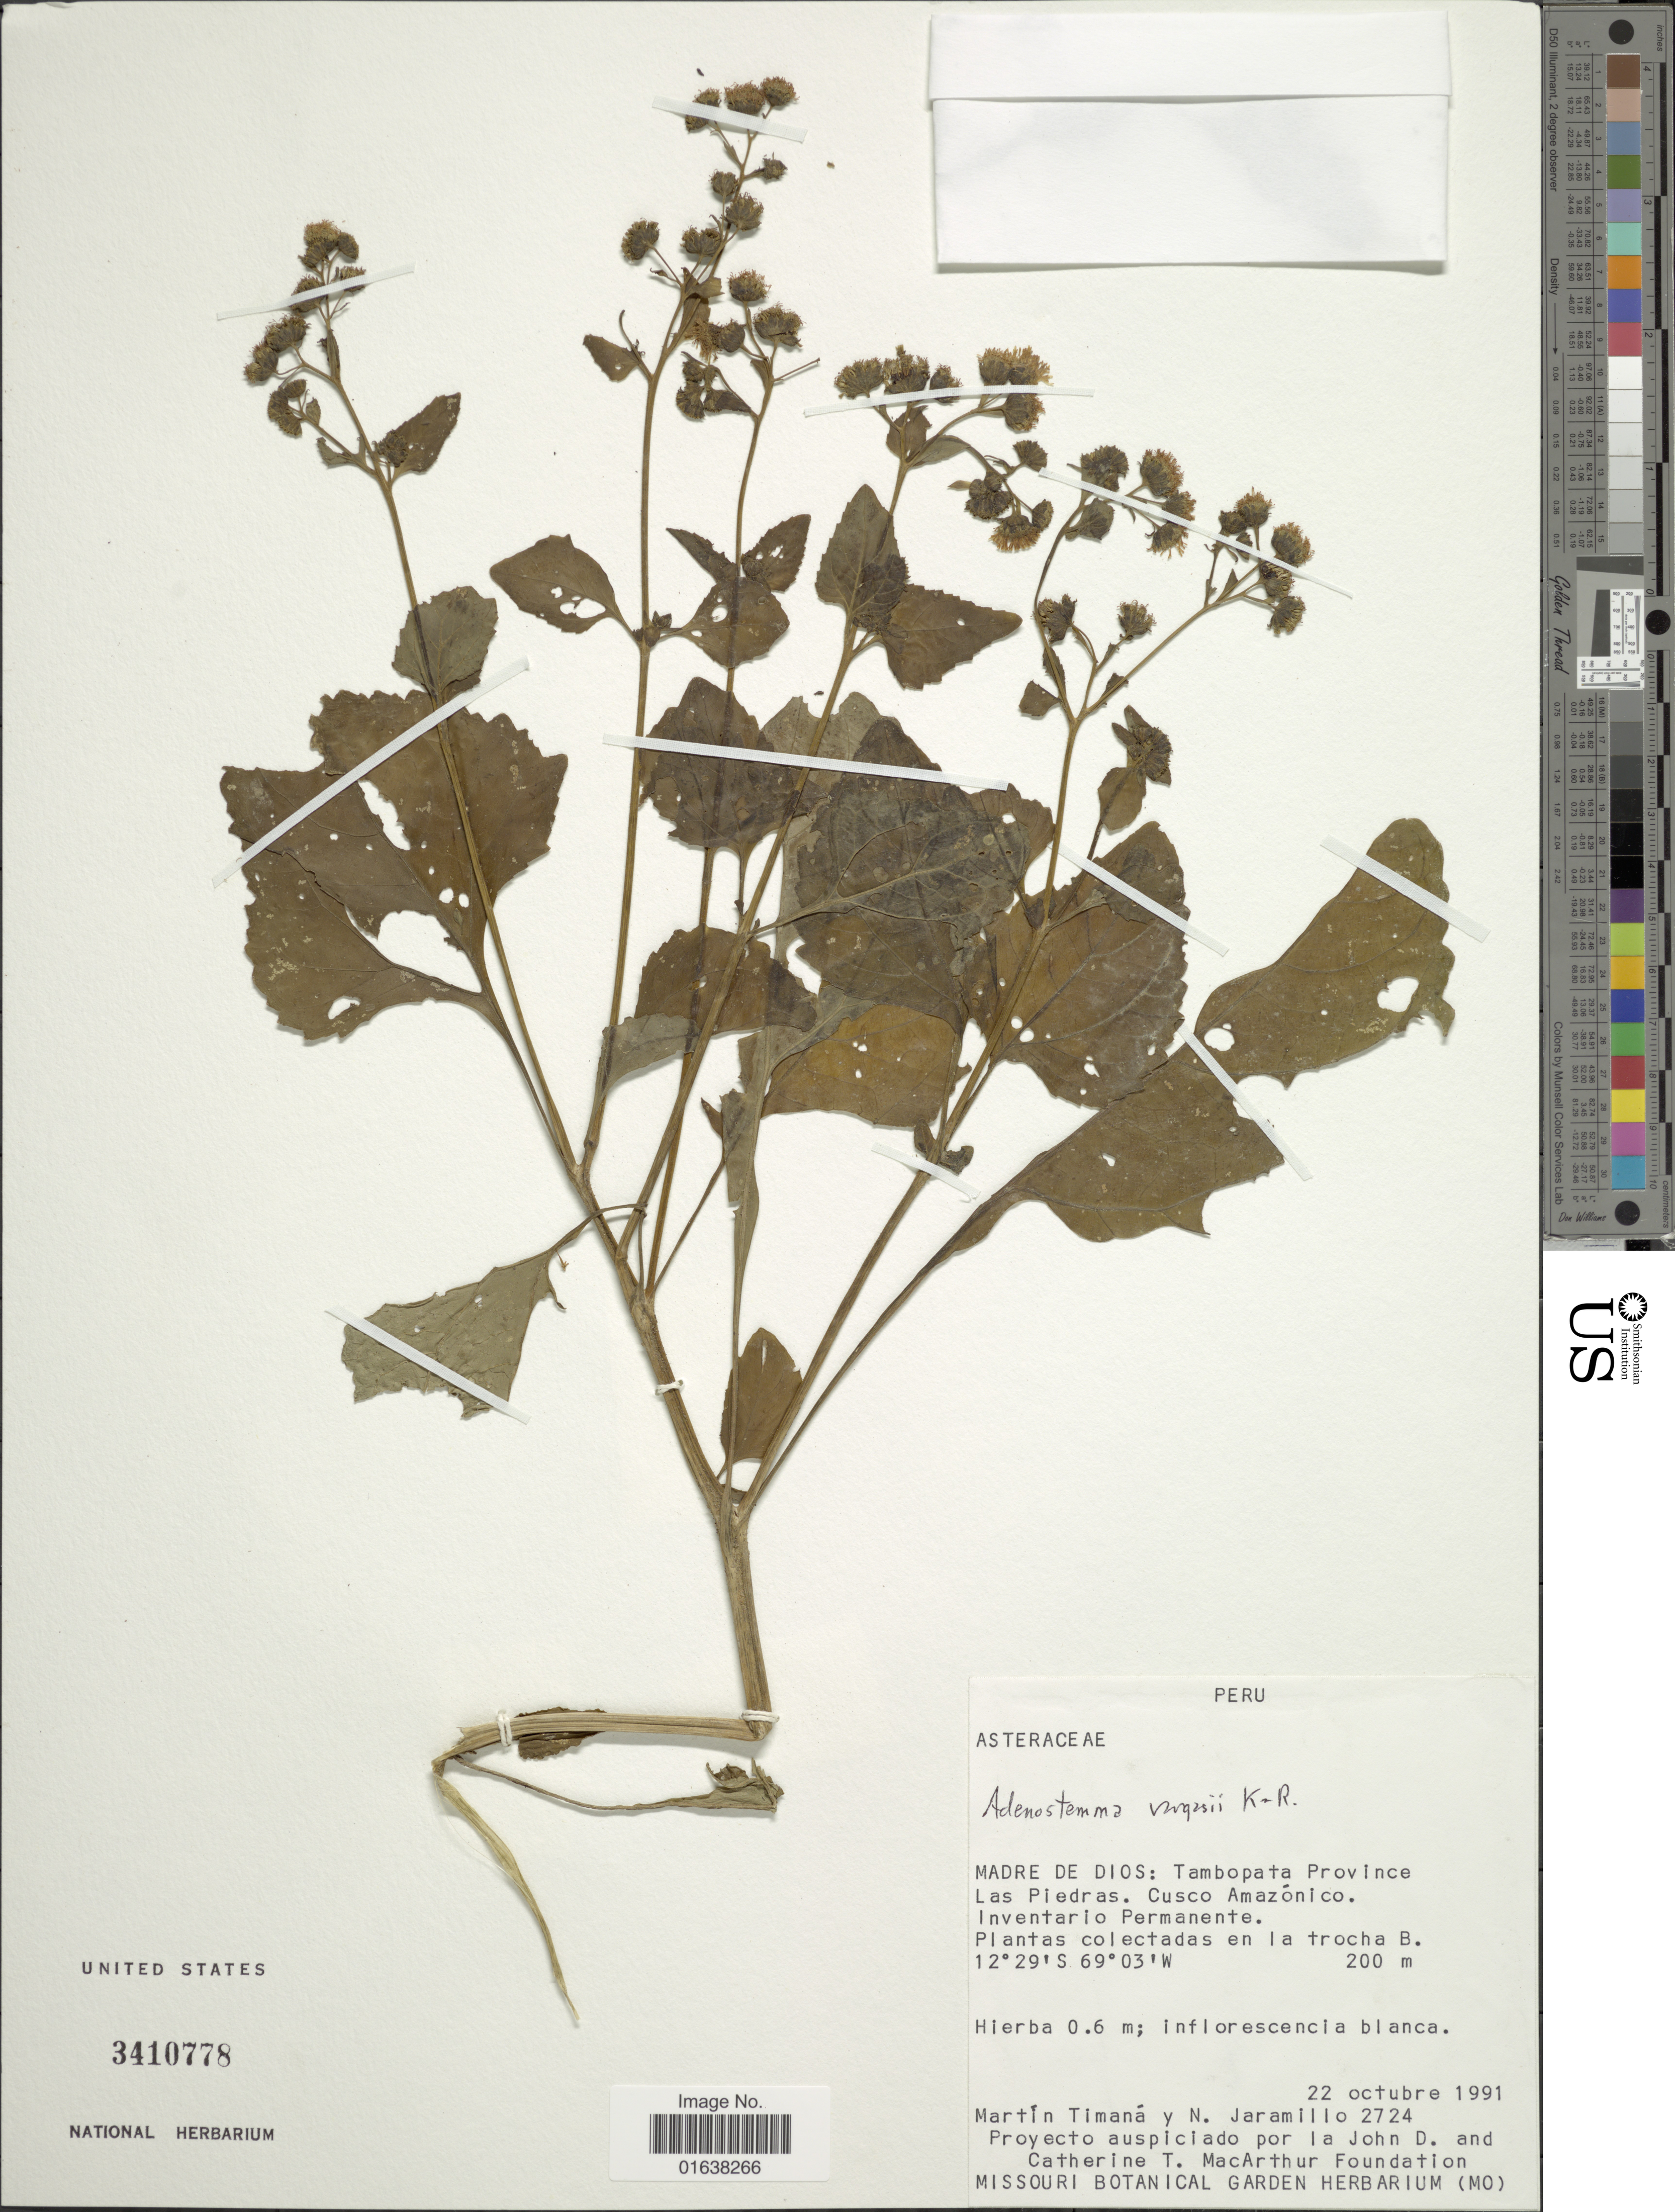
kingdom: Plantae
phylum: Tracheophyta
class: Magnoliopsida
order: Asterales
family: Asteraceae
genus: Adenostemma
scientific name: Adenostemma vargasii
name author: R.M. King & H. Rob.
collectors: M. E. Timaná & N. Jaramillo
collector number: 2724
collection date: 1991-10-22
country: Peru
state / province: Madre de Dios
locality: Peru. Madre de Dios: Tambopata Province. Las Piedras. Cusco Amazonico. Inventario Permanente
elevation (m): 200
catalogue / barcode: US 3410778